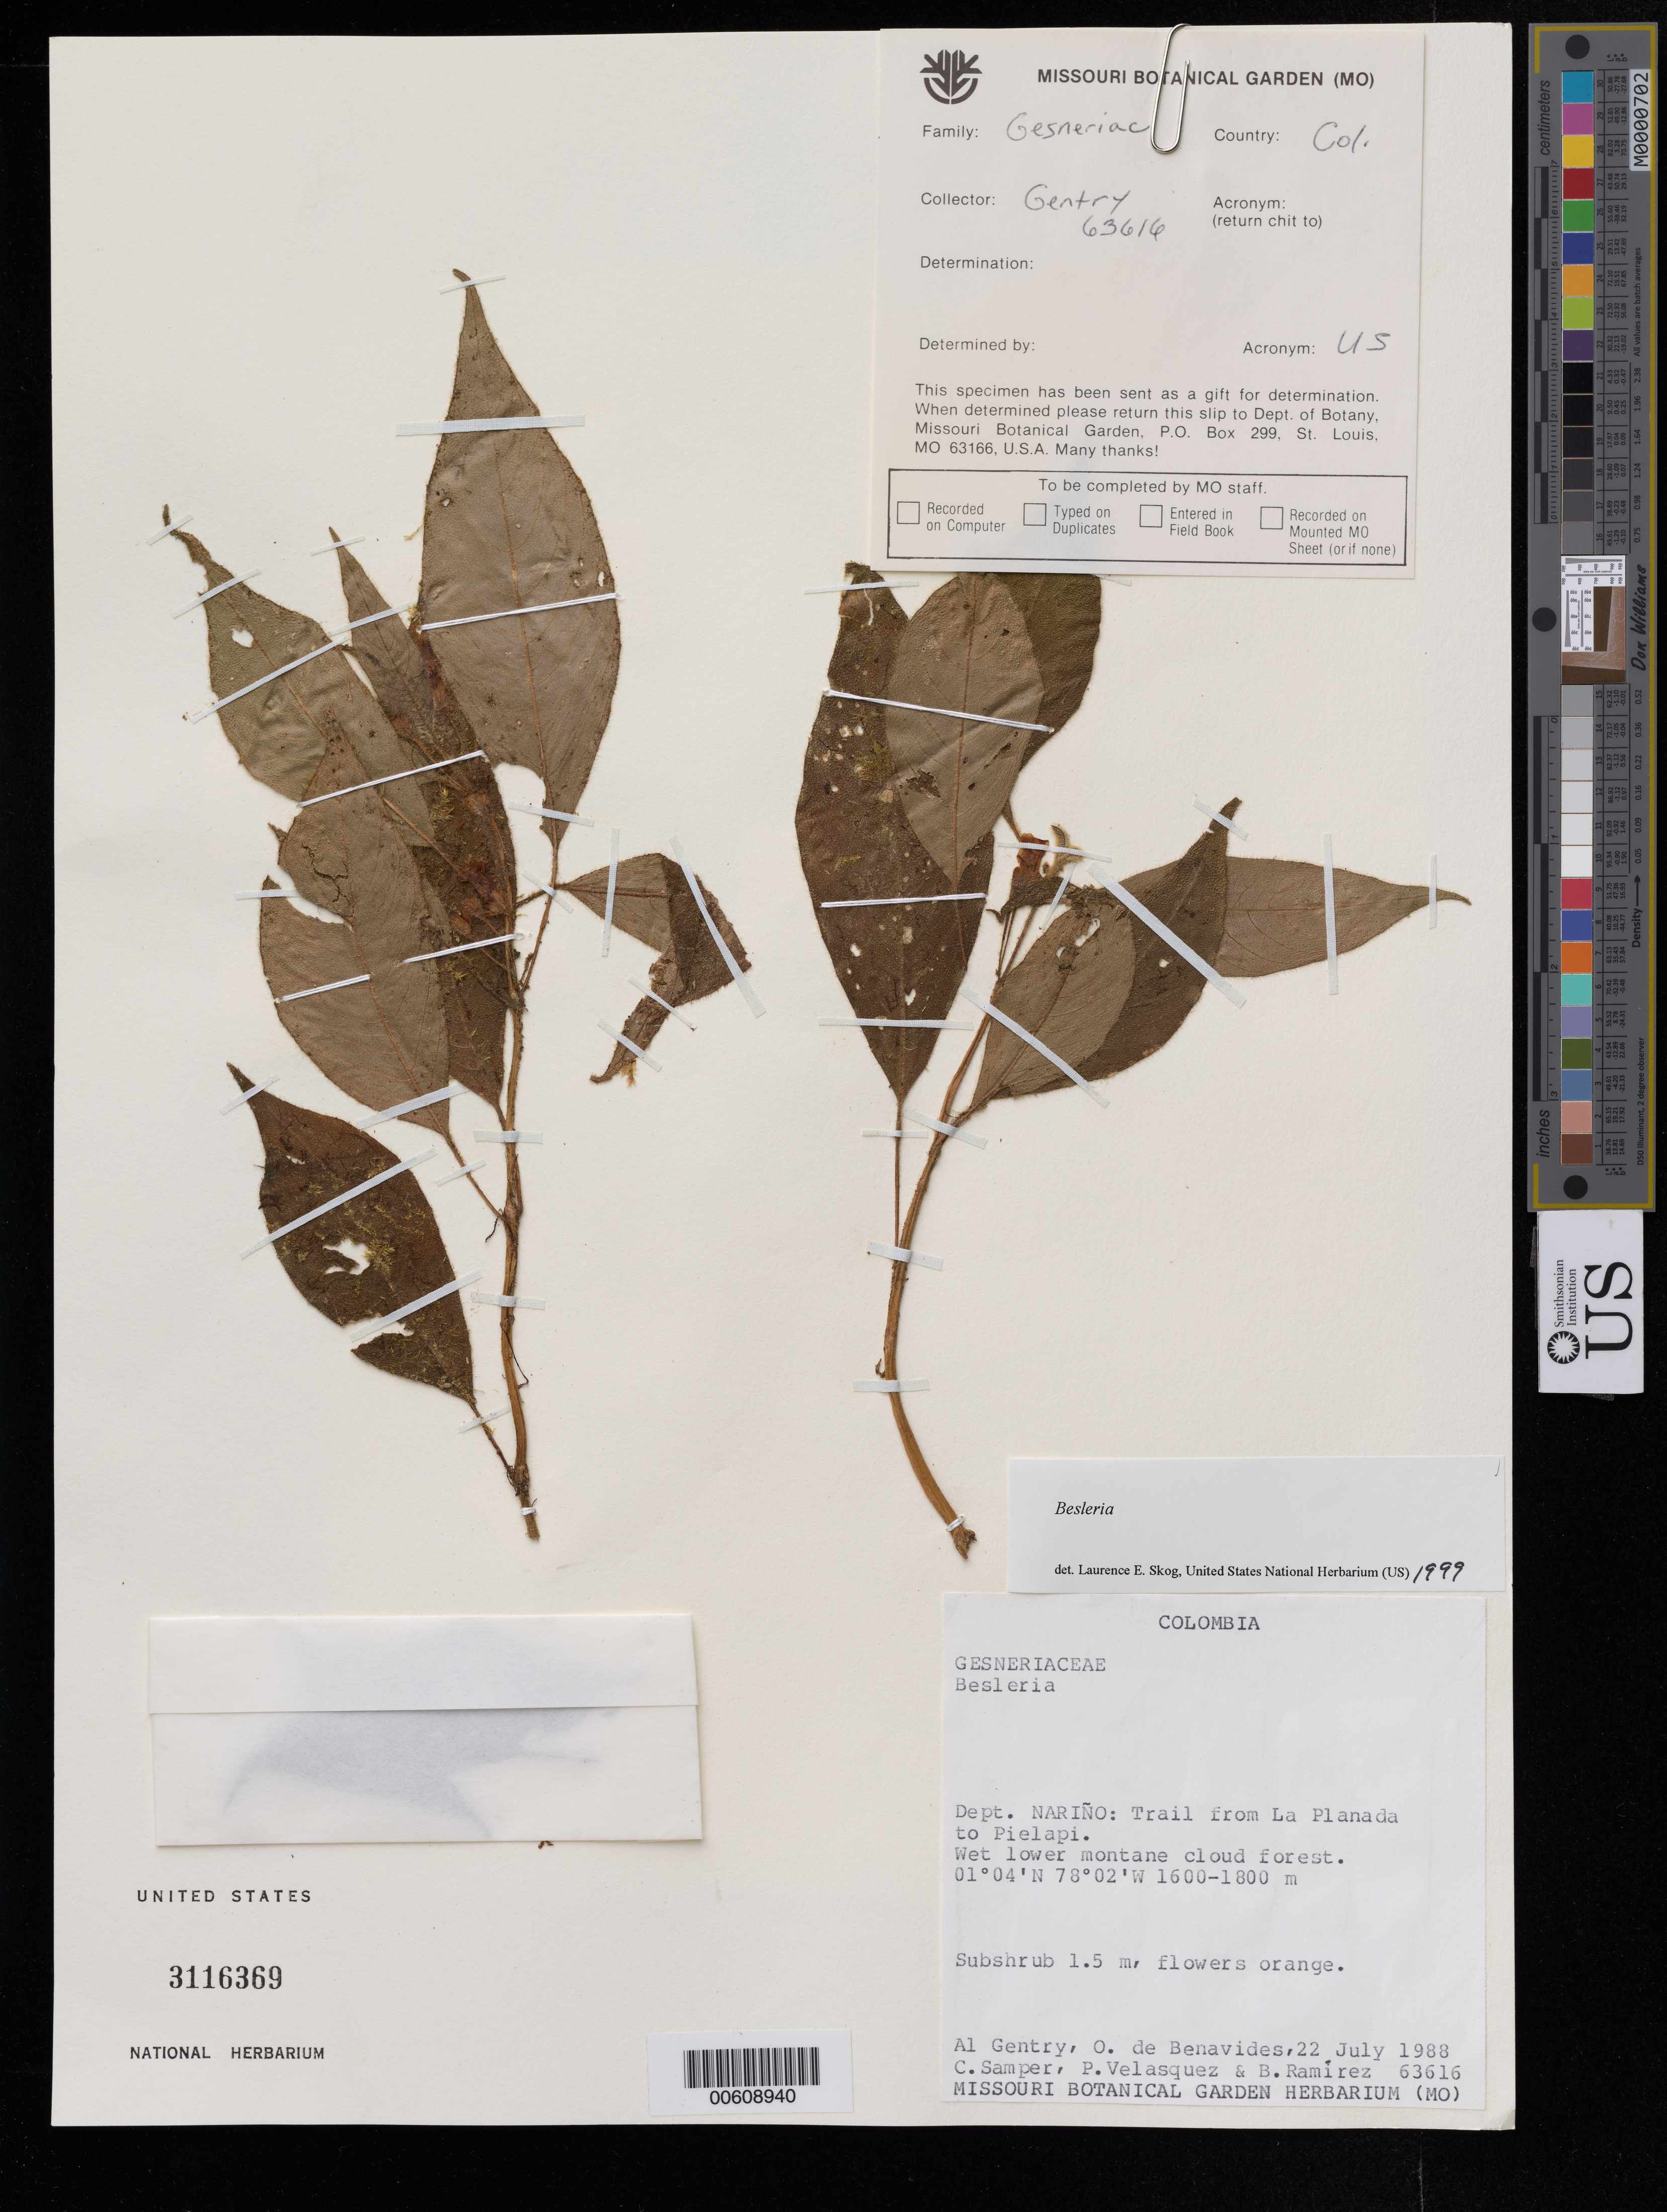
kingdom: Plantae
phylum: Tracheophyta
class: Magnoliopsida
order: Lamiales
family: Gesneriaceae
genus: Besleria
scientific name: Besleria sp.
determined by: Skog, Laurence E.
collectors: A. H. Gentry, Olga S. de Benavides, C. Samper, P. Velasquez & B. Ramírez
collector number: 63616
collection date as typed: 22 Jul 1988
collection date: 1988-07-22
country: Colombia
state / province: Nariño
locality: Trail from La Planada to Pielapi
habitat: Wet lower montane cloud forest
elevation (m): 1600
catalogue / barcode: US 3116369